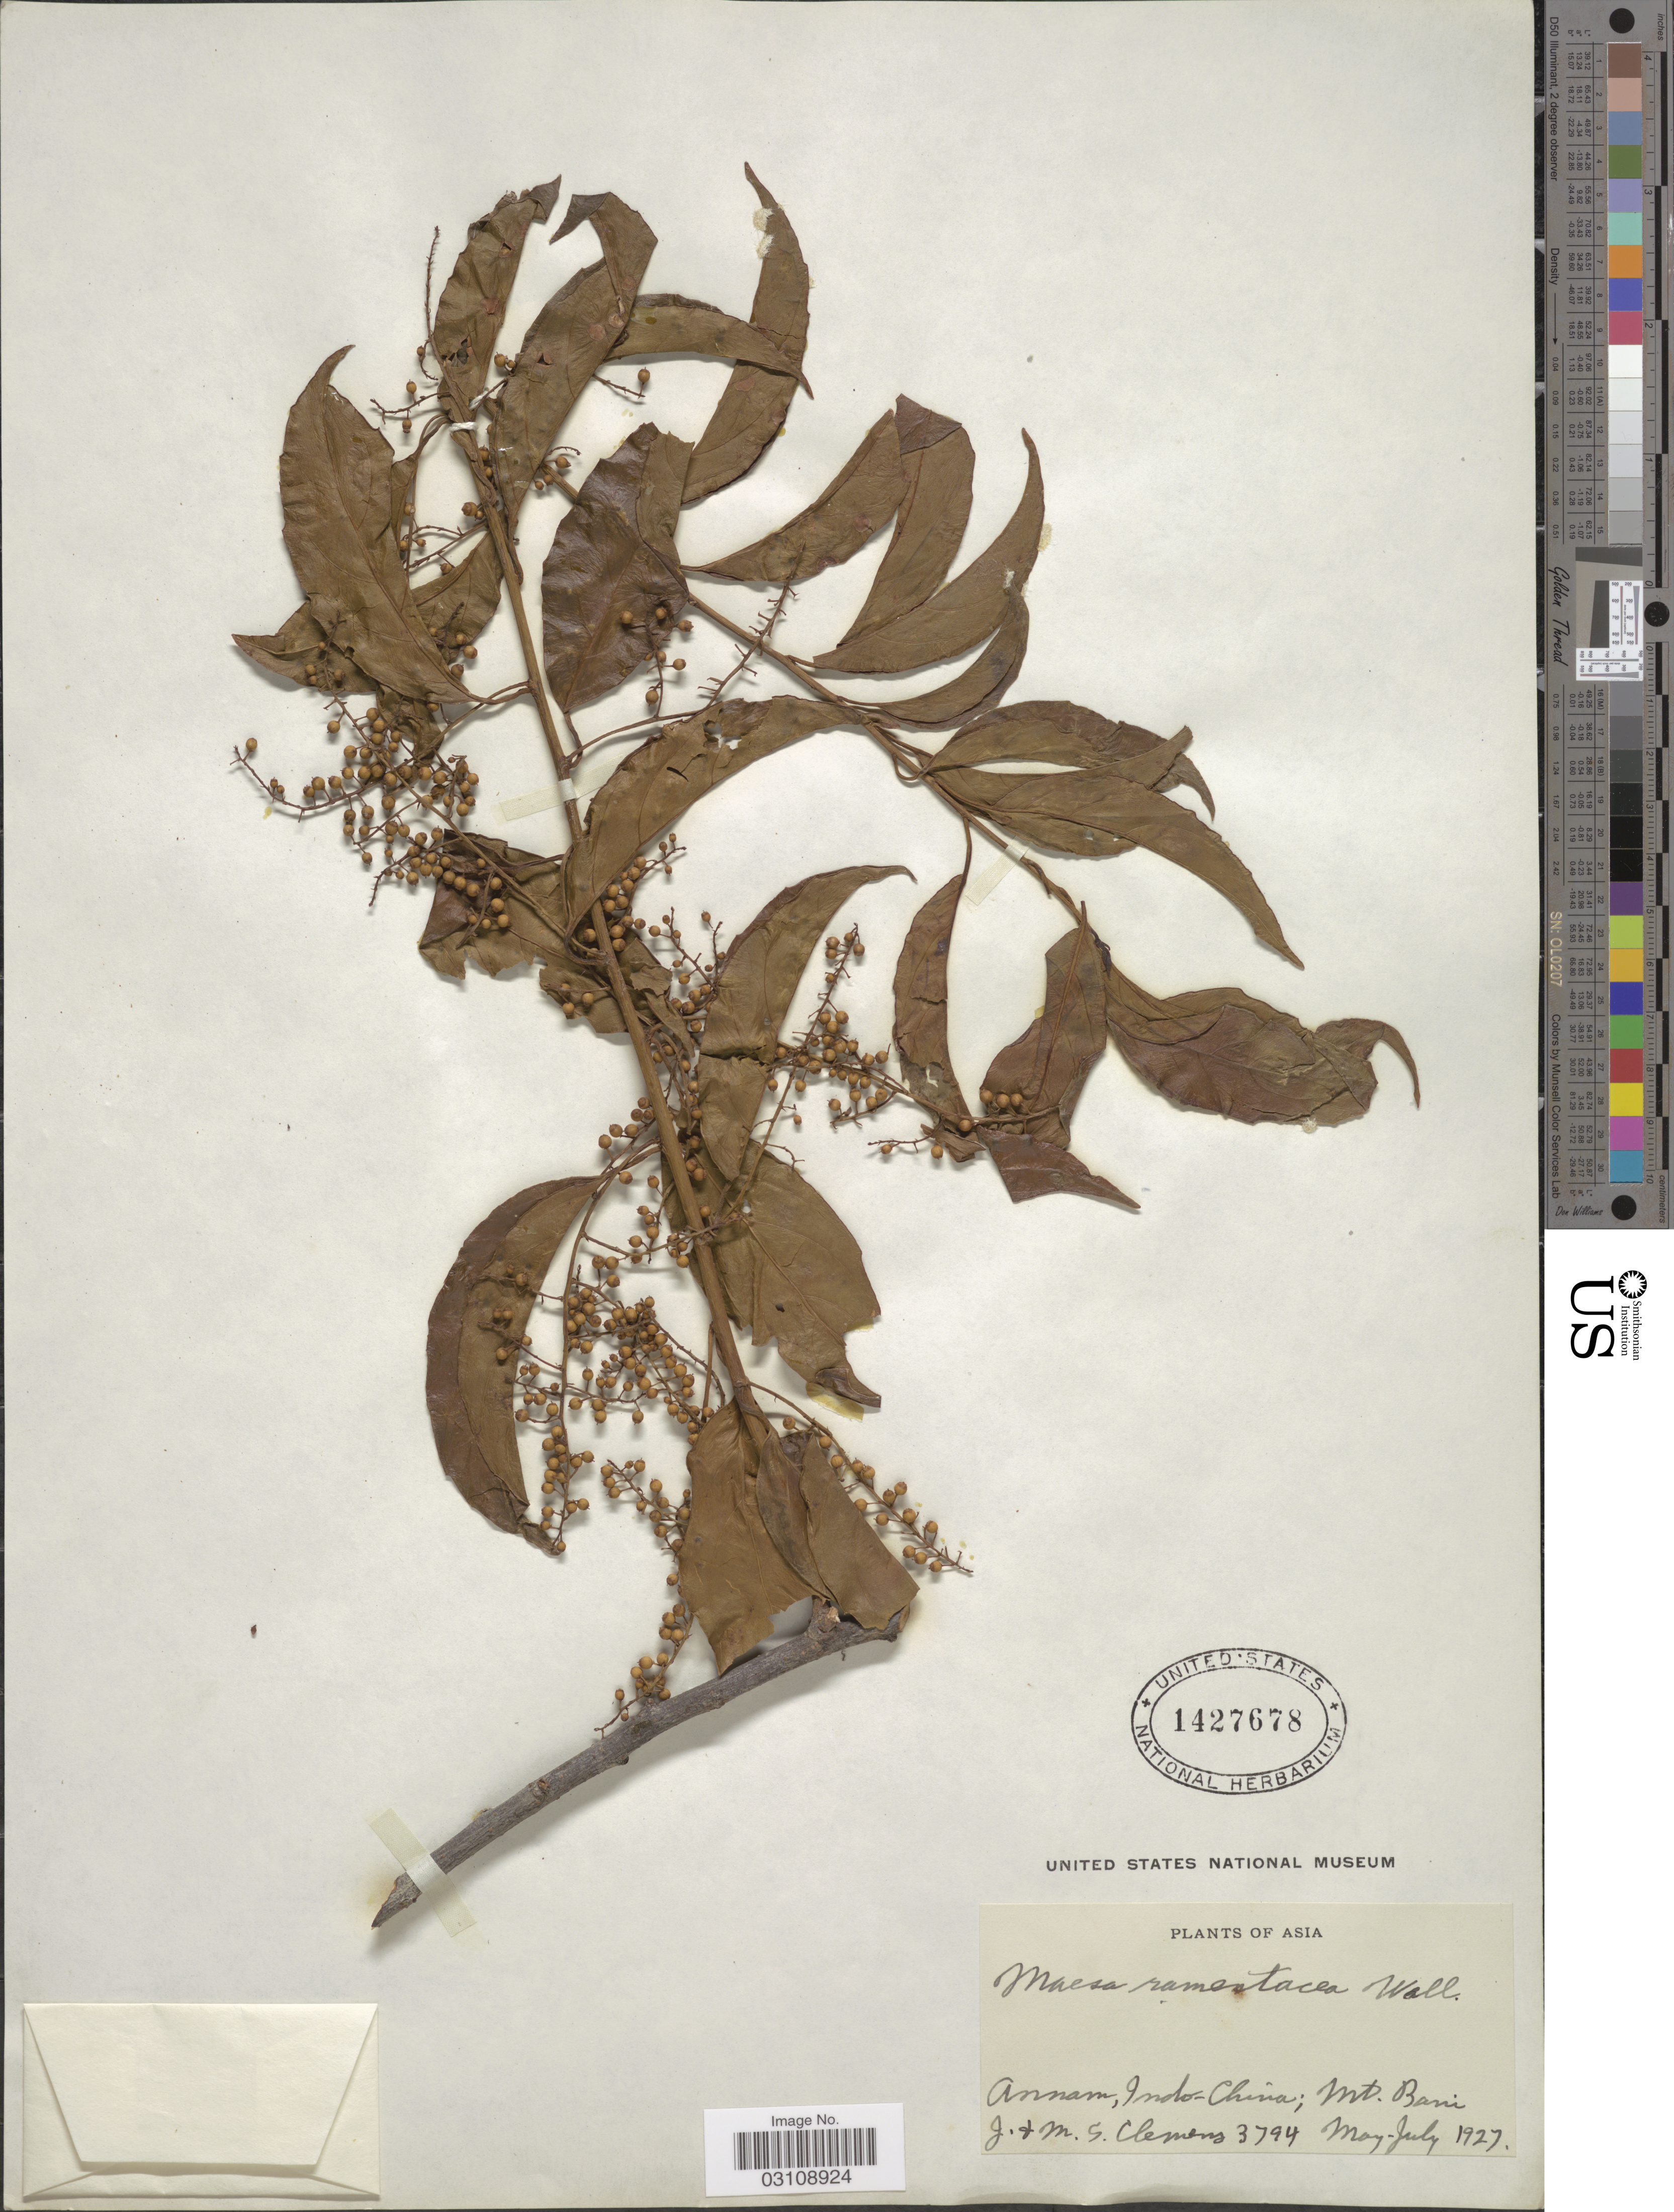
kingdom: Plantae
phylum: Tracheophyta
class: Magnoliopsida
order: Ericales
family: Primulaceae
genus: Maesa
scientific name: Maesa ramentacea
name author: (Roxb.) A. DC.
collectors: J. Clemens & M. S. Clemens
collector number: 3794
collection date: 1927-05/1927-07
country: Vietnam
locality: Asia. Annam, Indo-China; Mt. Bani.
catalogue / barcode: US 1427678